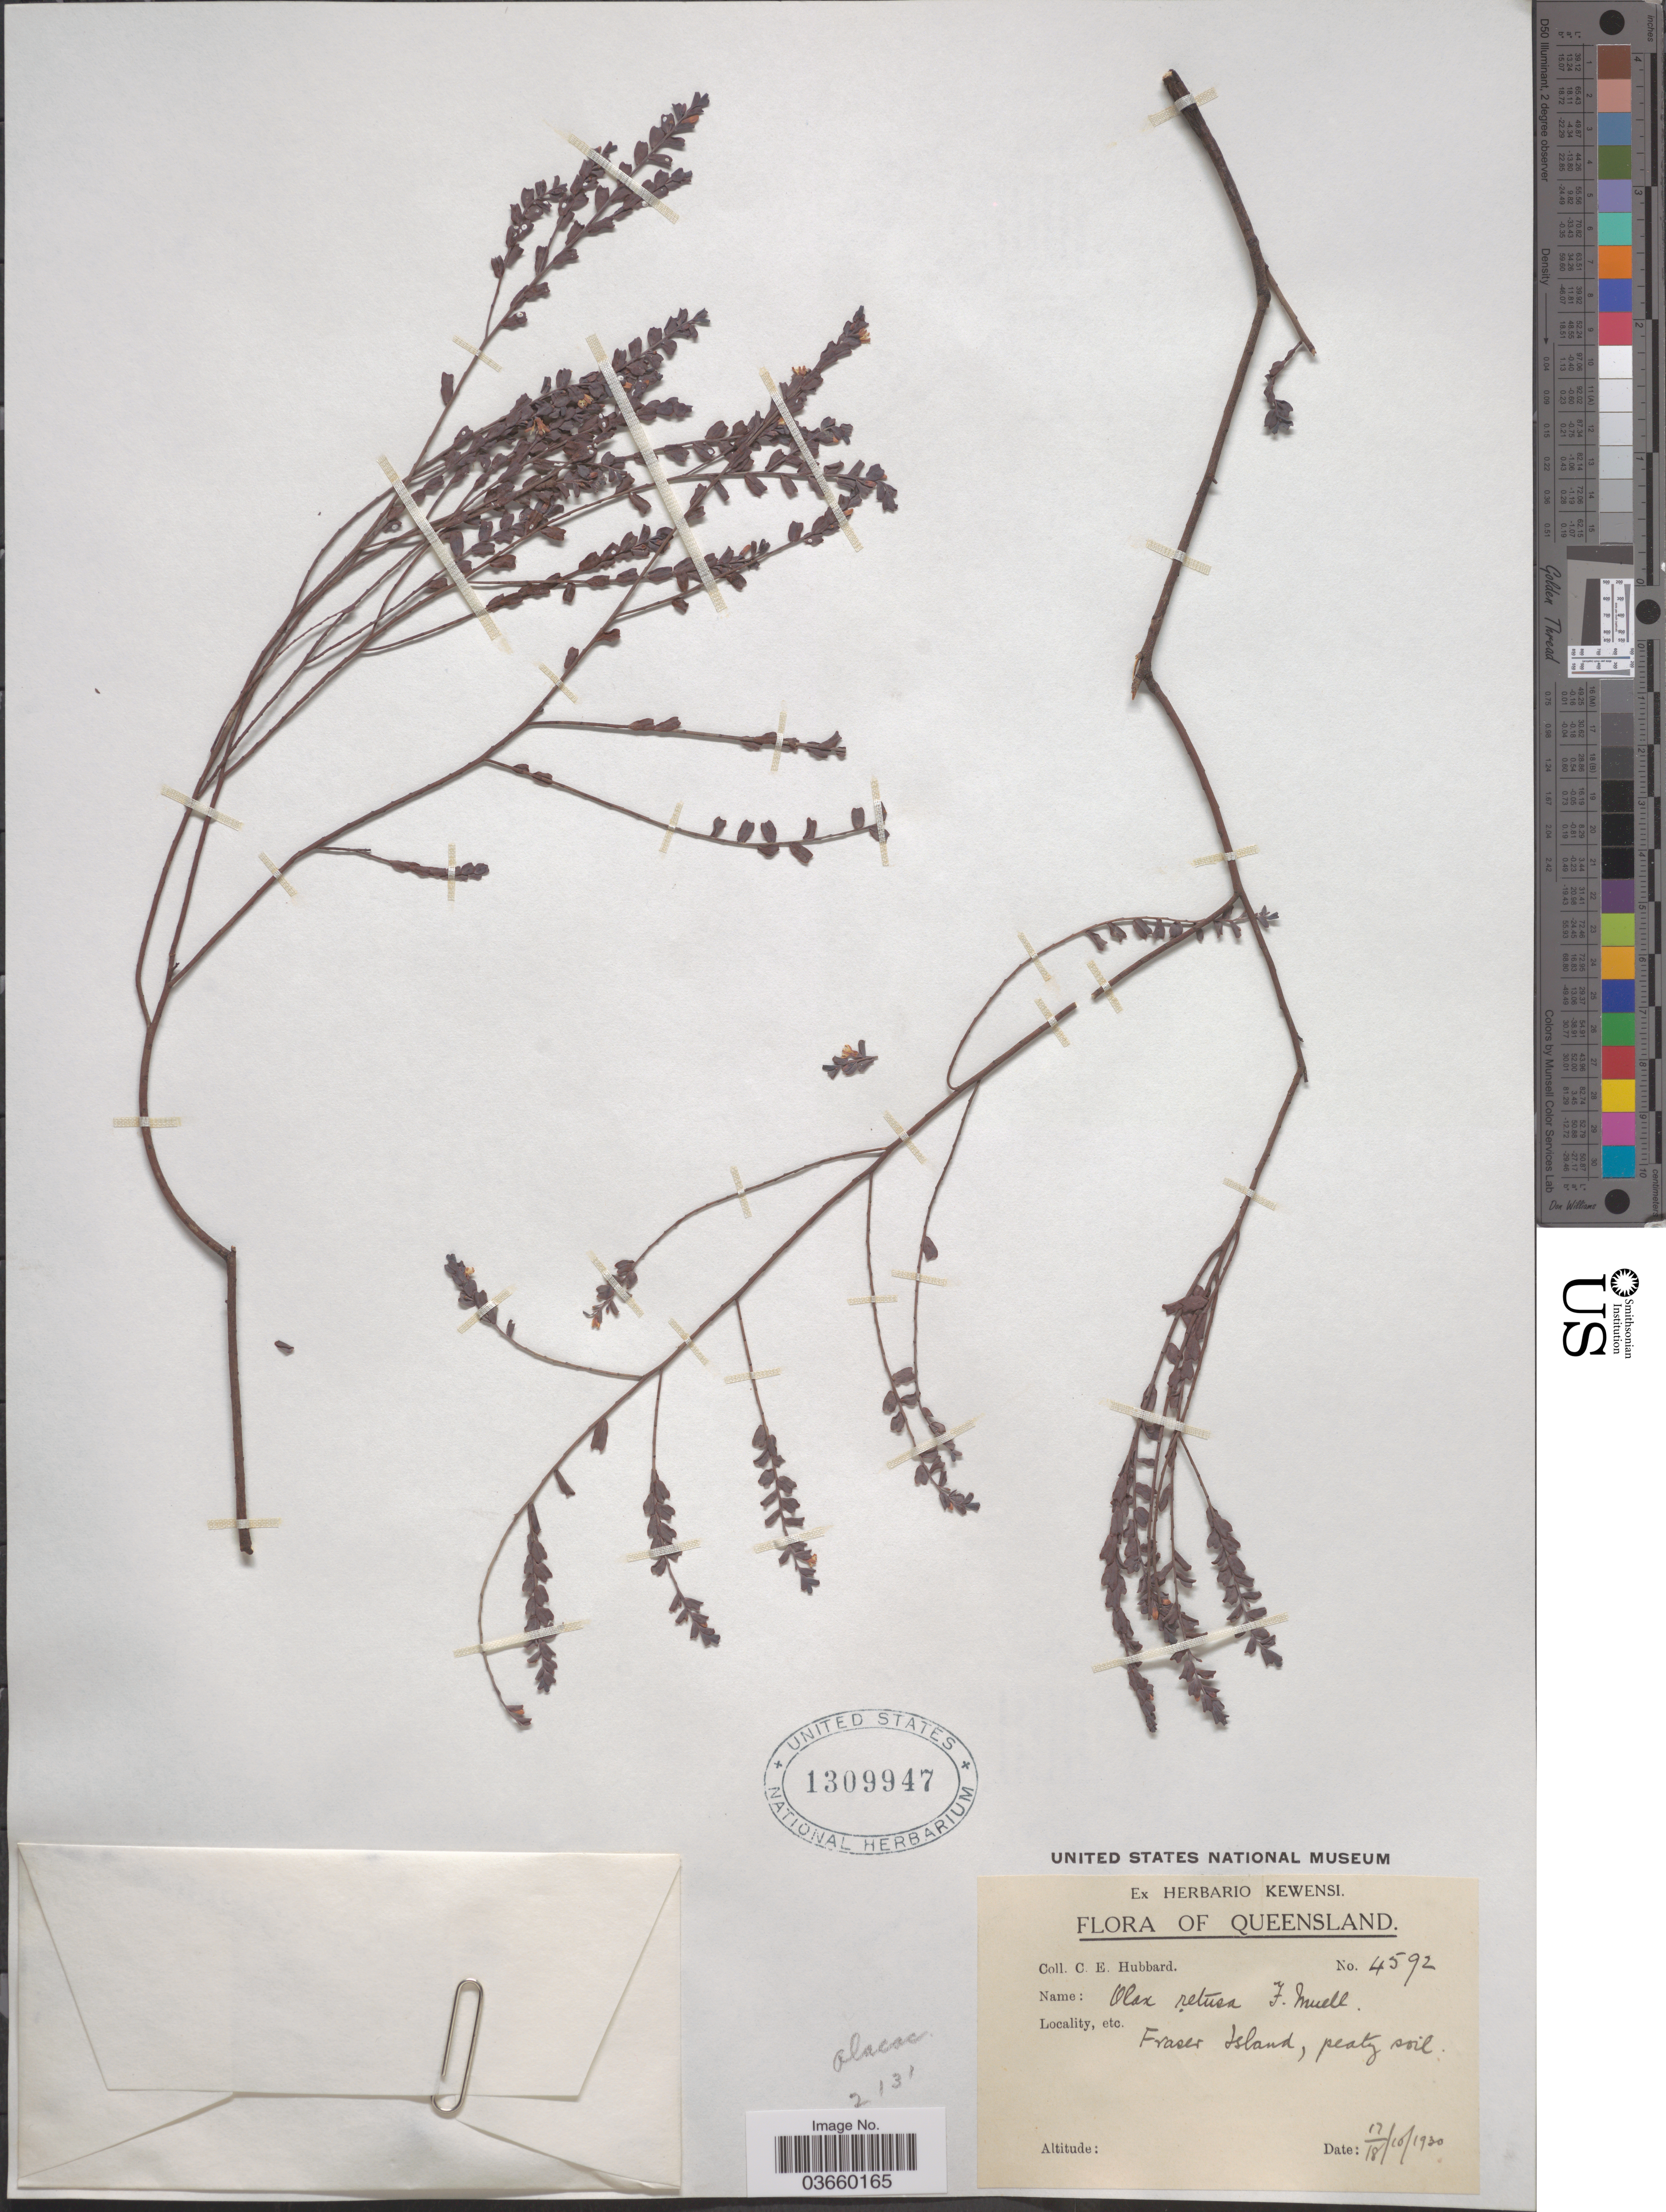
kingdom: Plantae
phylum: Tracheophyta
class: Magnoliopsida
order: Santalales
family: Olacaceae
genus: Olax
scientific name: Olax retusa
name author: F. Muell. ex Benth.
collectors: C. E. Hubbard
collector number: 4592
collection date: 1930-10-17/1930-10-18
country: Australia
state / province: Queensland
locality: Fraser Island.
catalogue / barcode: US 1309947